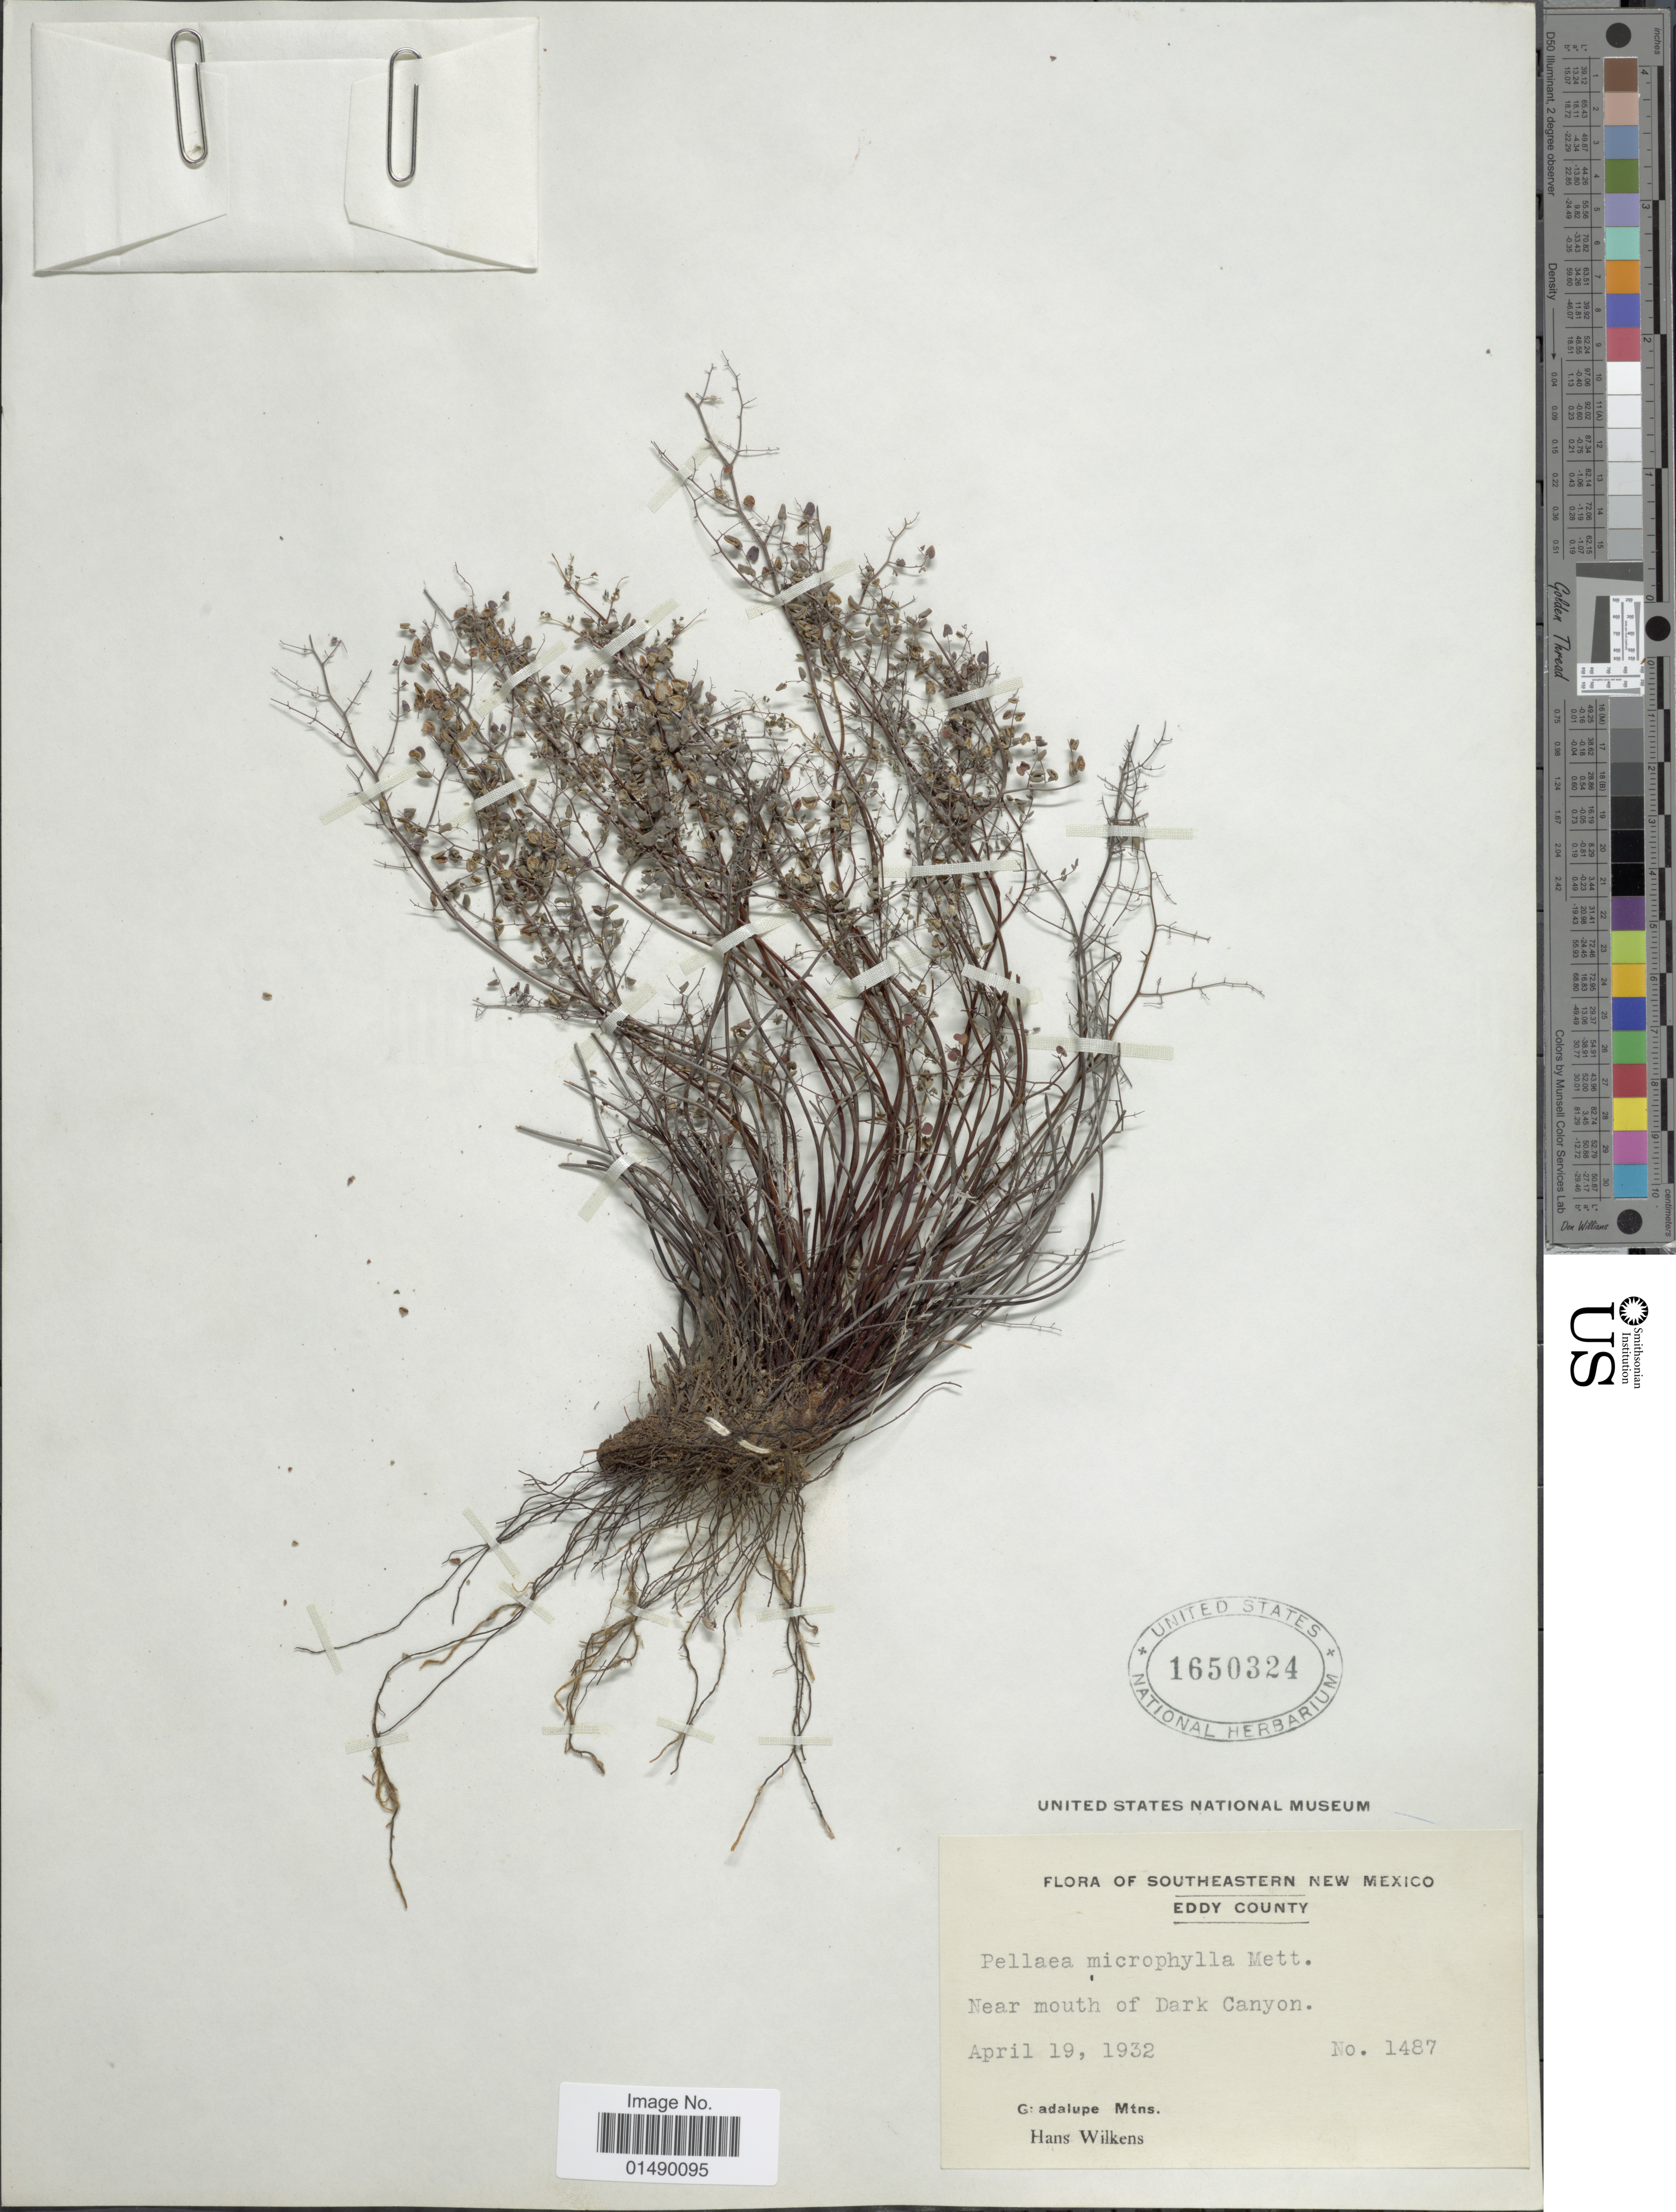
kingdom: Plantae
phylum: Tracheophyta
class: Polypodiopsida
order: Polypodiales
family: Pteridaceae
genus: Argyrochosma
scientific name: Argyrochosma microphylla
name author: (Mett. ex Kuhn) Windham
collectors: H. Wilkens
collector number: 1487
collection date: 1932-04-19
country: United States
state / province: New Mexico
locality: Southern New Mexico, Eddy County near mouth of Dark Canyon, Guadalupe Mts.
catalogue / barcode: US 1650324